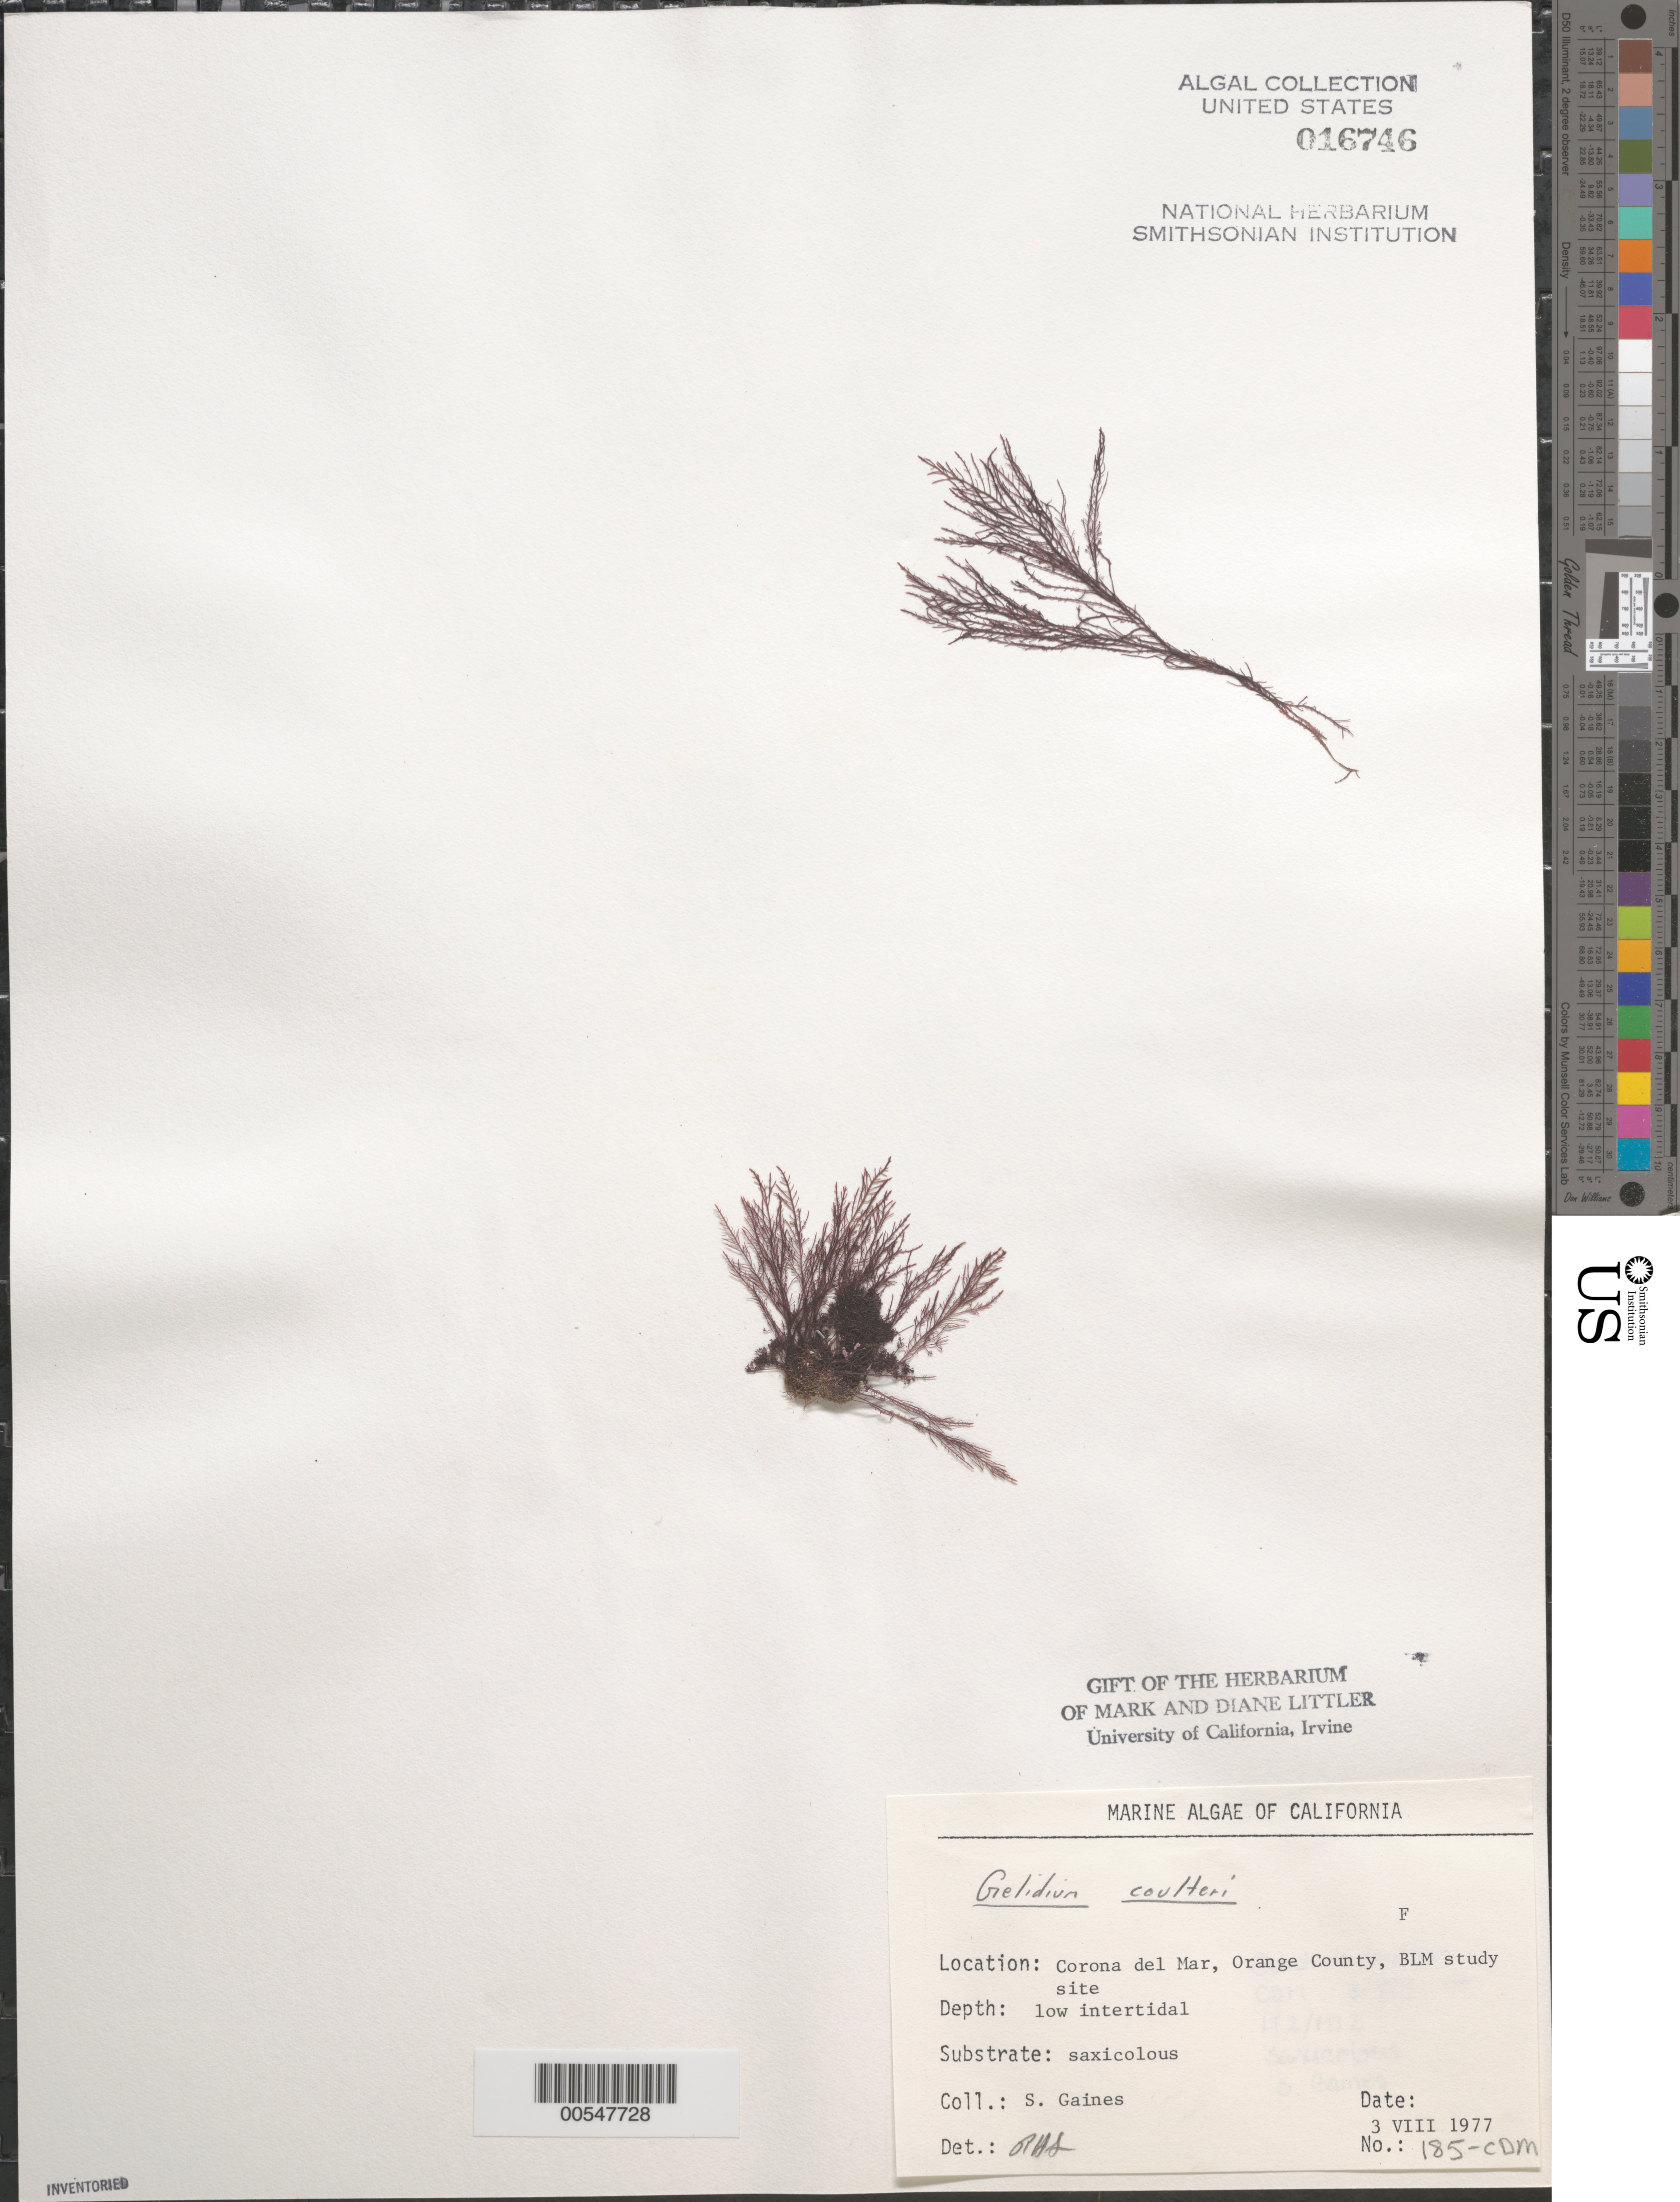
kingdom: Plantae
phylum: Rhodophyta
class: Florideophyceae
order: Gelidiales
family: Gelidiaceae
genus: Gelidium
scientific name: Gelidium coulteri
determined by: Sims, Robert H.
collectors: S. Gaines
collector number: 185-cdm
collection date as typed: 03 Aug 1977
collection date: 1977-08-03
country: United States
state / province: California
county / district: Orange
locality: Corona del Mar, mouth of Morning Canyon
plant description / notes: BLM-SOCALBIGHT Rocky Intertidal Survey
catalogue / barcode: US 16746